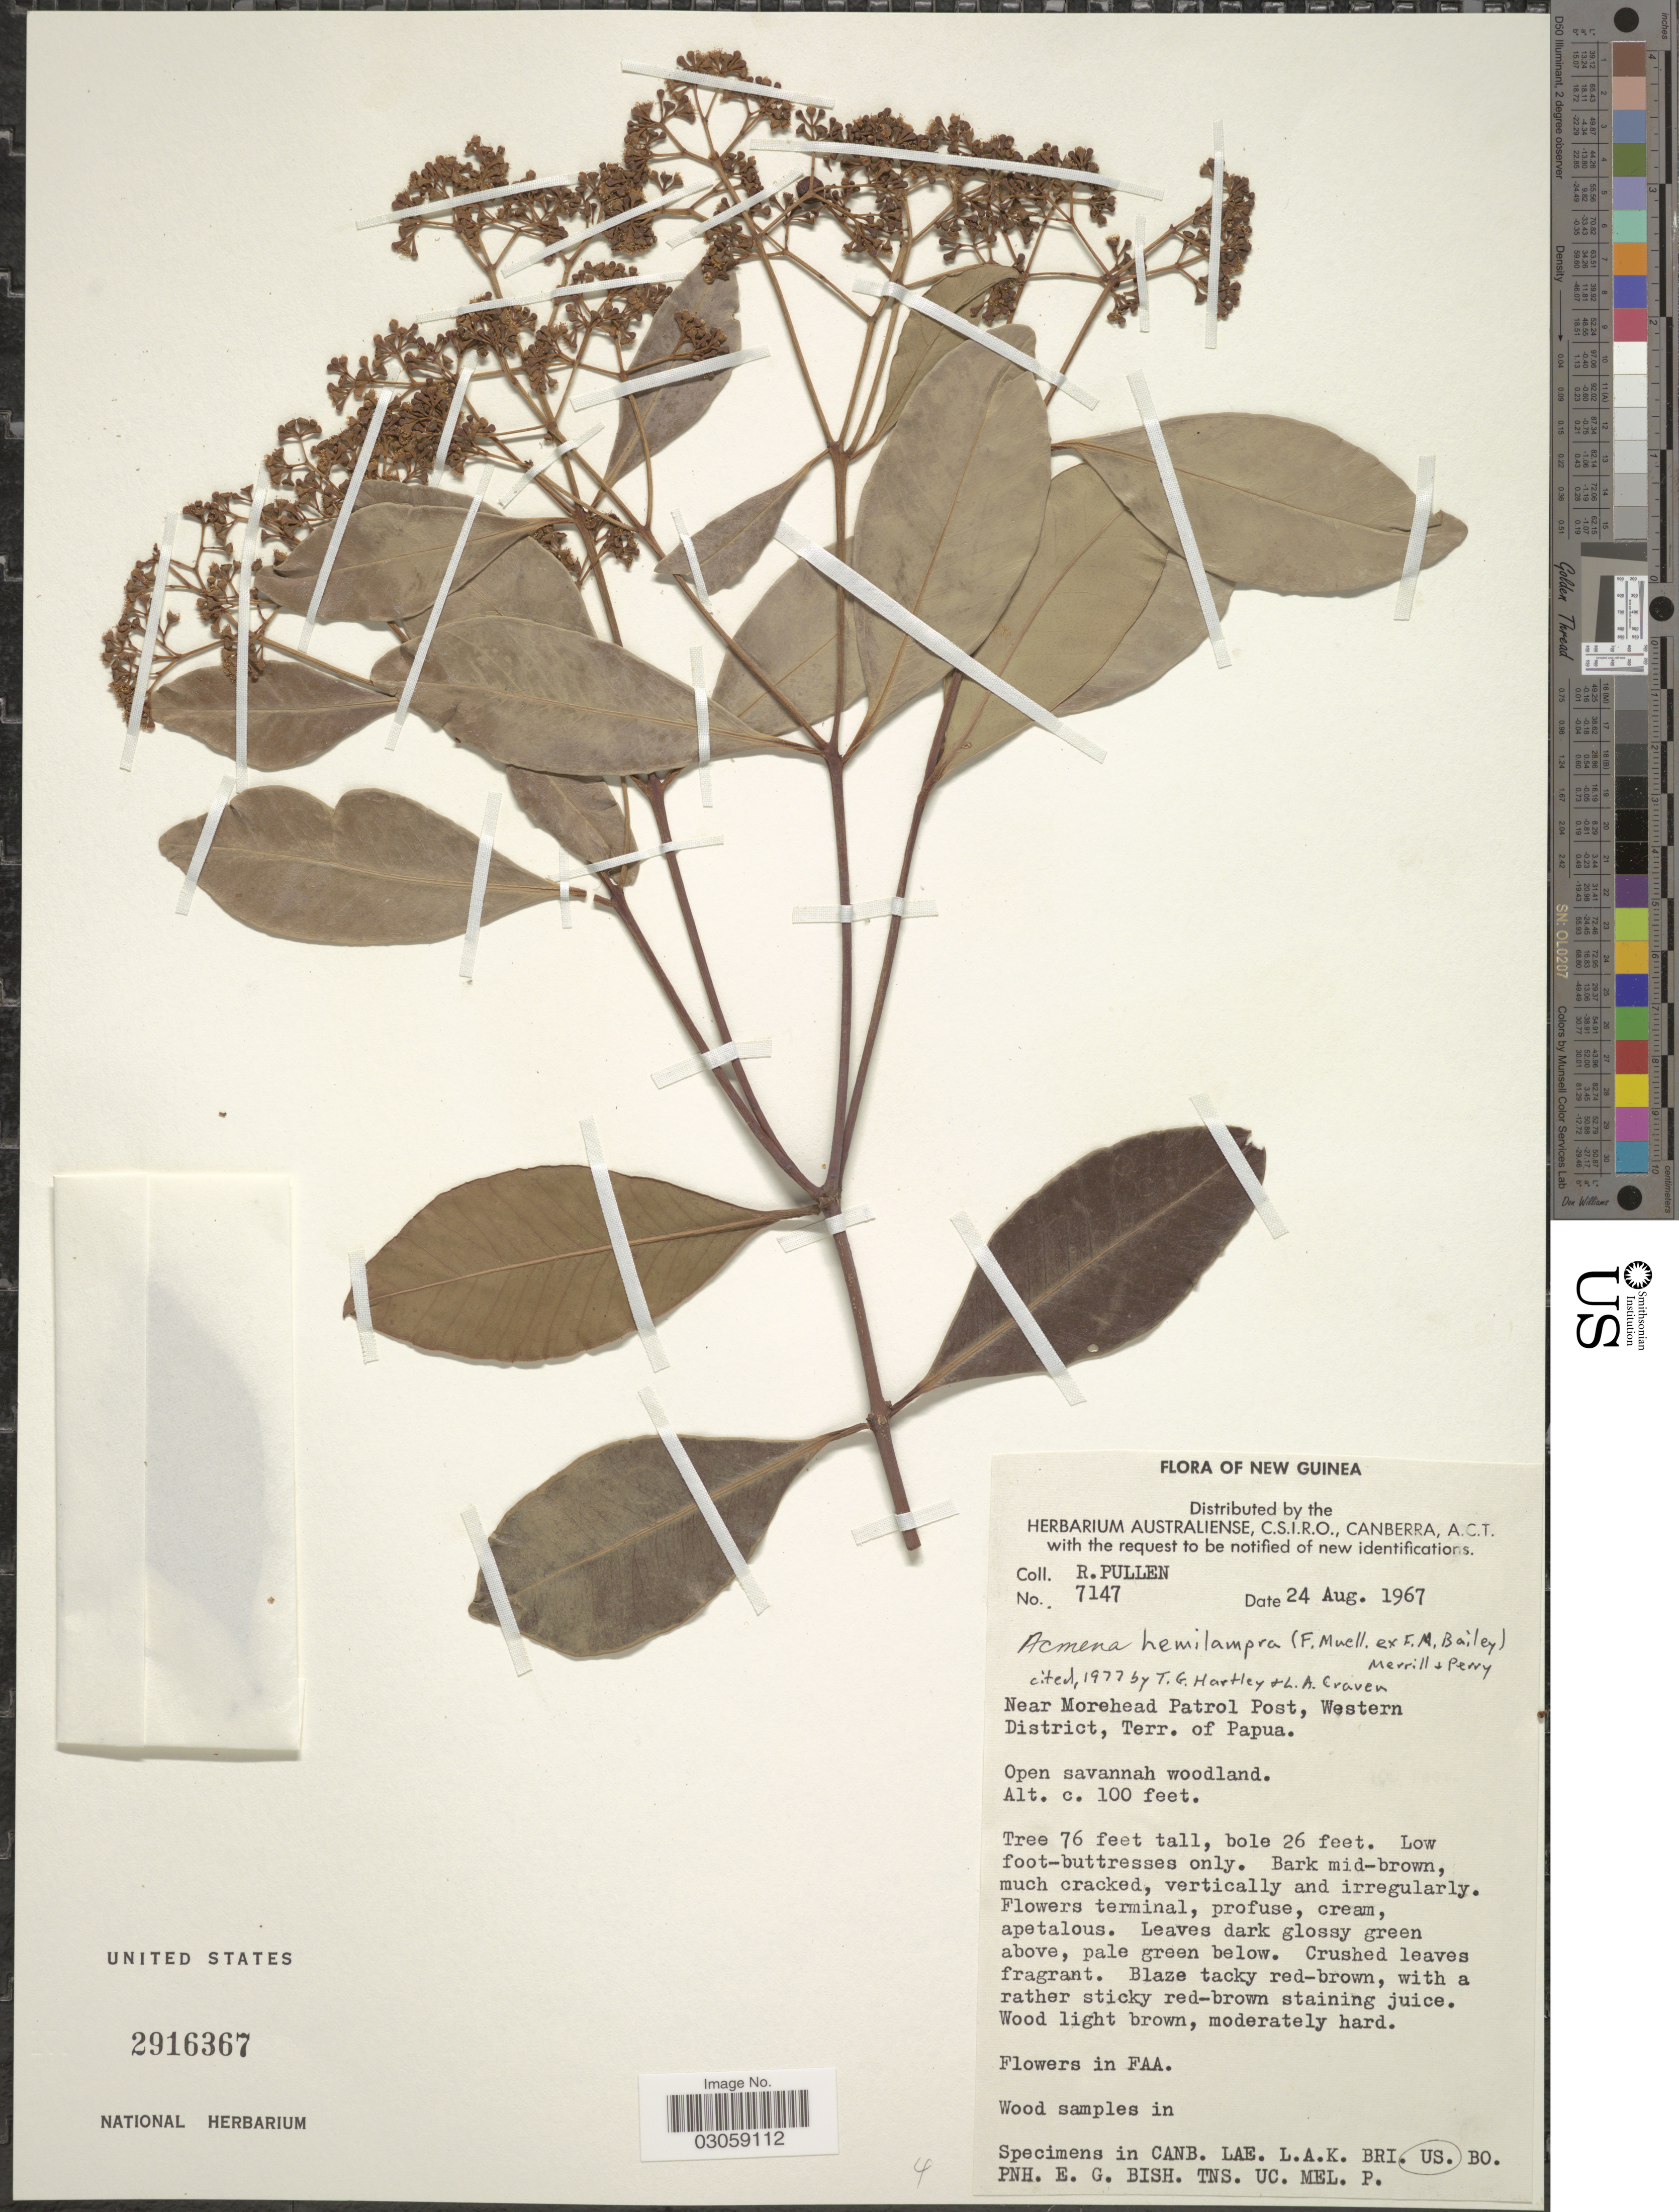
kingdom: Plantae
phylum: Tracheophyta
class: Magnoliopsida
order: Myrtales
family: Myrtaceae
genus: Syzygium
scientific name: Syzygium hemilamprum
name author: (F. Muell.) Craven & Biffin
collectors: R. Pullen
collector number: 7147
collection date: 1967-08-24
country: Papua New Guinea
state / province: Manus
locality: New Guinea, Near Morehead Patrol Post, Western District, Terr. of Papua.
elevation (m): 30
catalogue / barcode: US 2916367